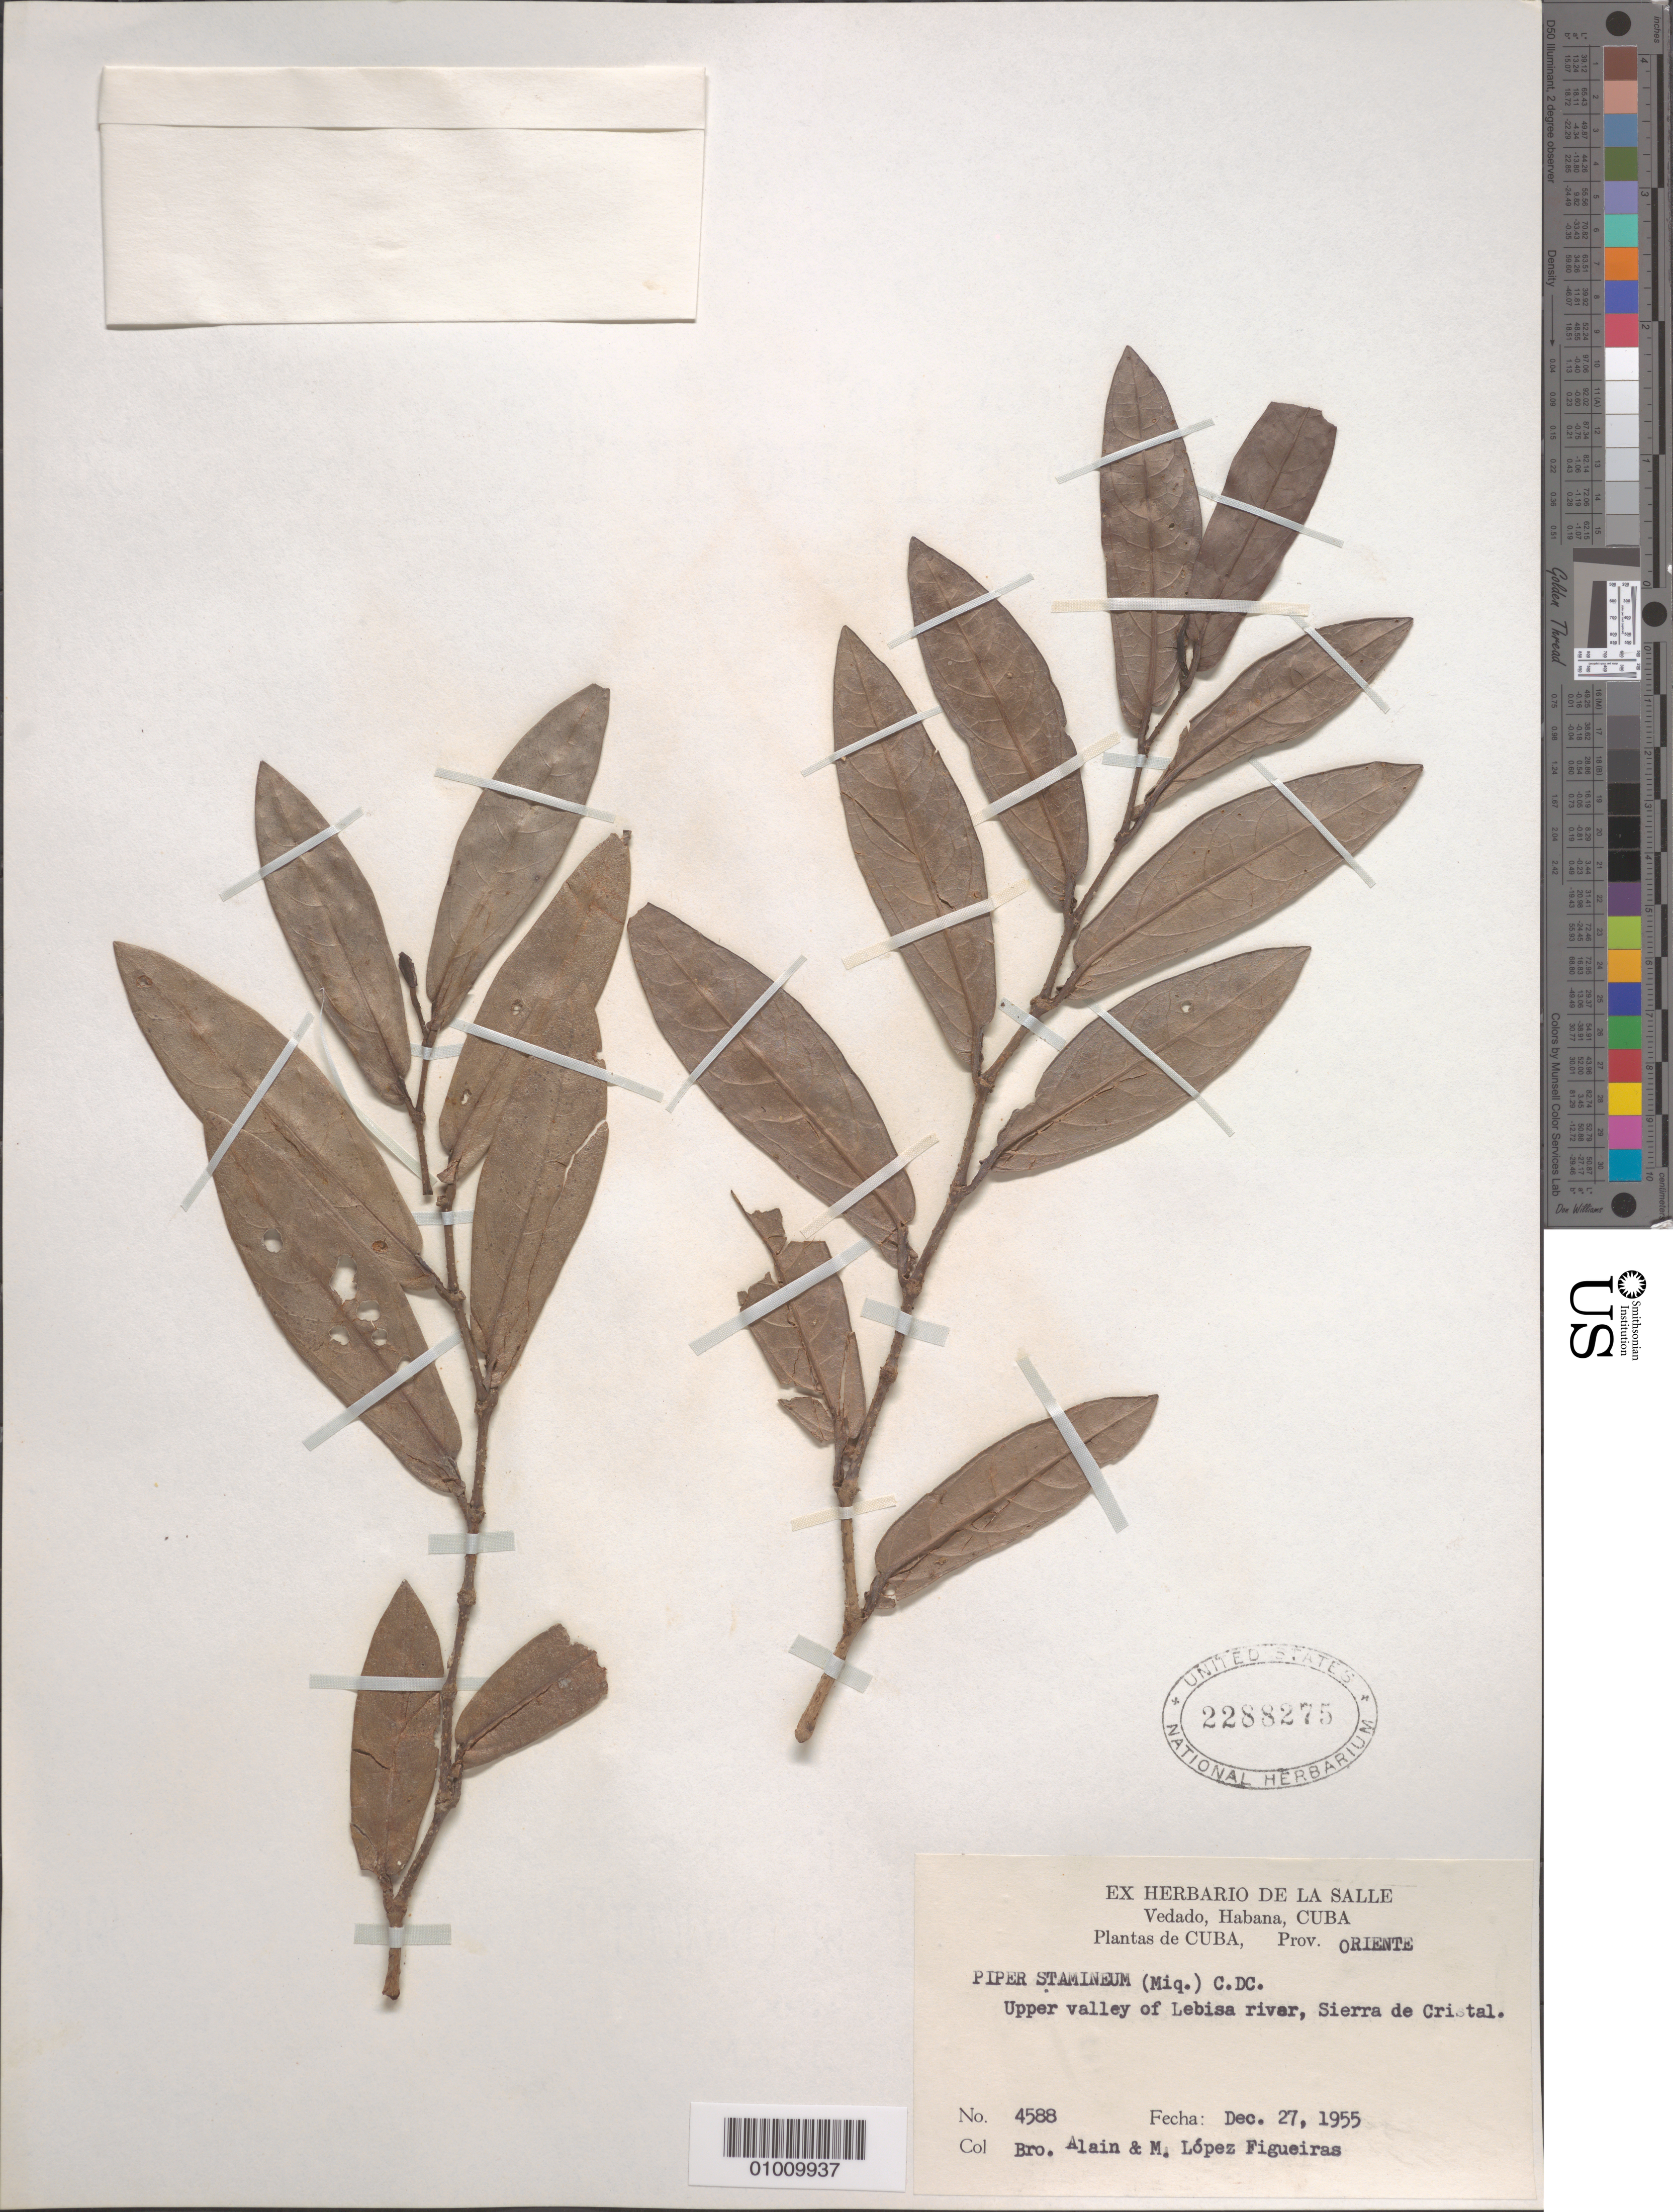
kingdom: Plantae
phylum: Tracheophyta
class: Magnoliopsida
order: Piperales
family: Piperaceae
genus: Piper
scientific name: Piper stamineum var. stamineum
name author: (Miq.) C. DC.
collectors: A. H. Liogier & M. López Figueiras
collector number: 4588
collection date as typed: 27 Dec 1955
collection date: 1955-12-27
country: Cuba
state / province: Oriente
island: Cuba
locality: Upper Valley of Lebisa river, Sierra de Cristal Vedado, Habana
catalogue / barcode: US 2288275